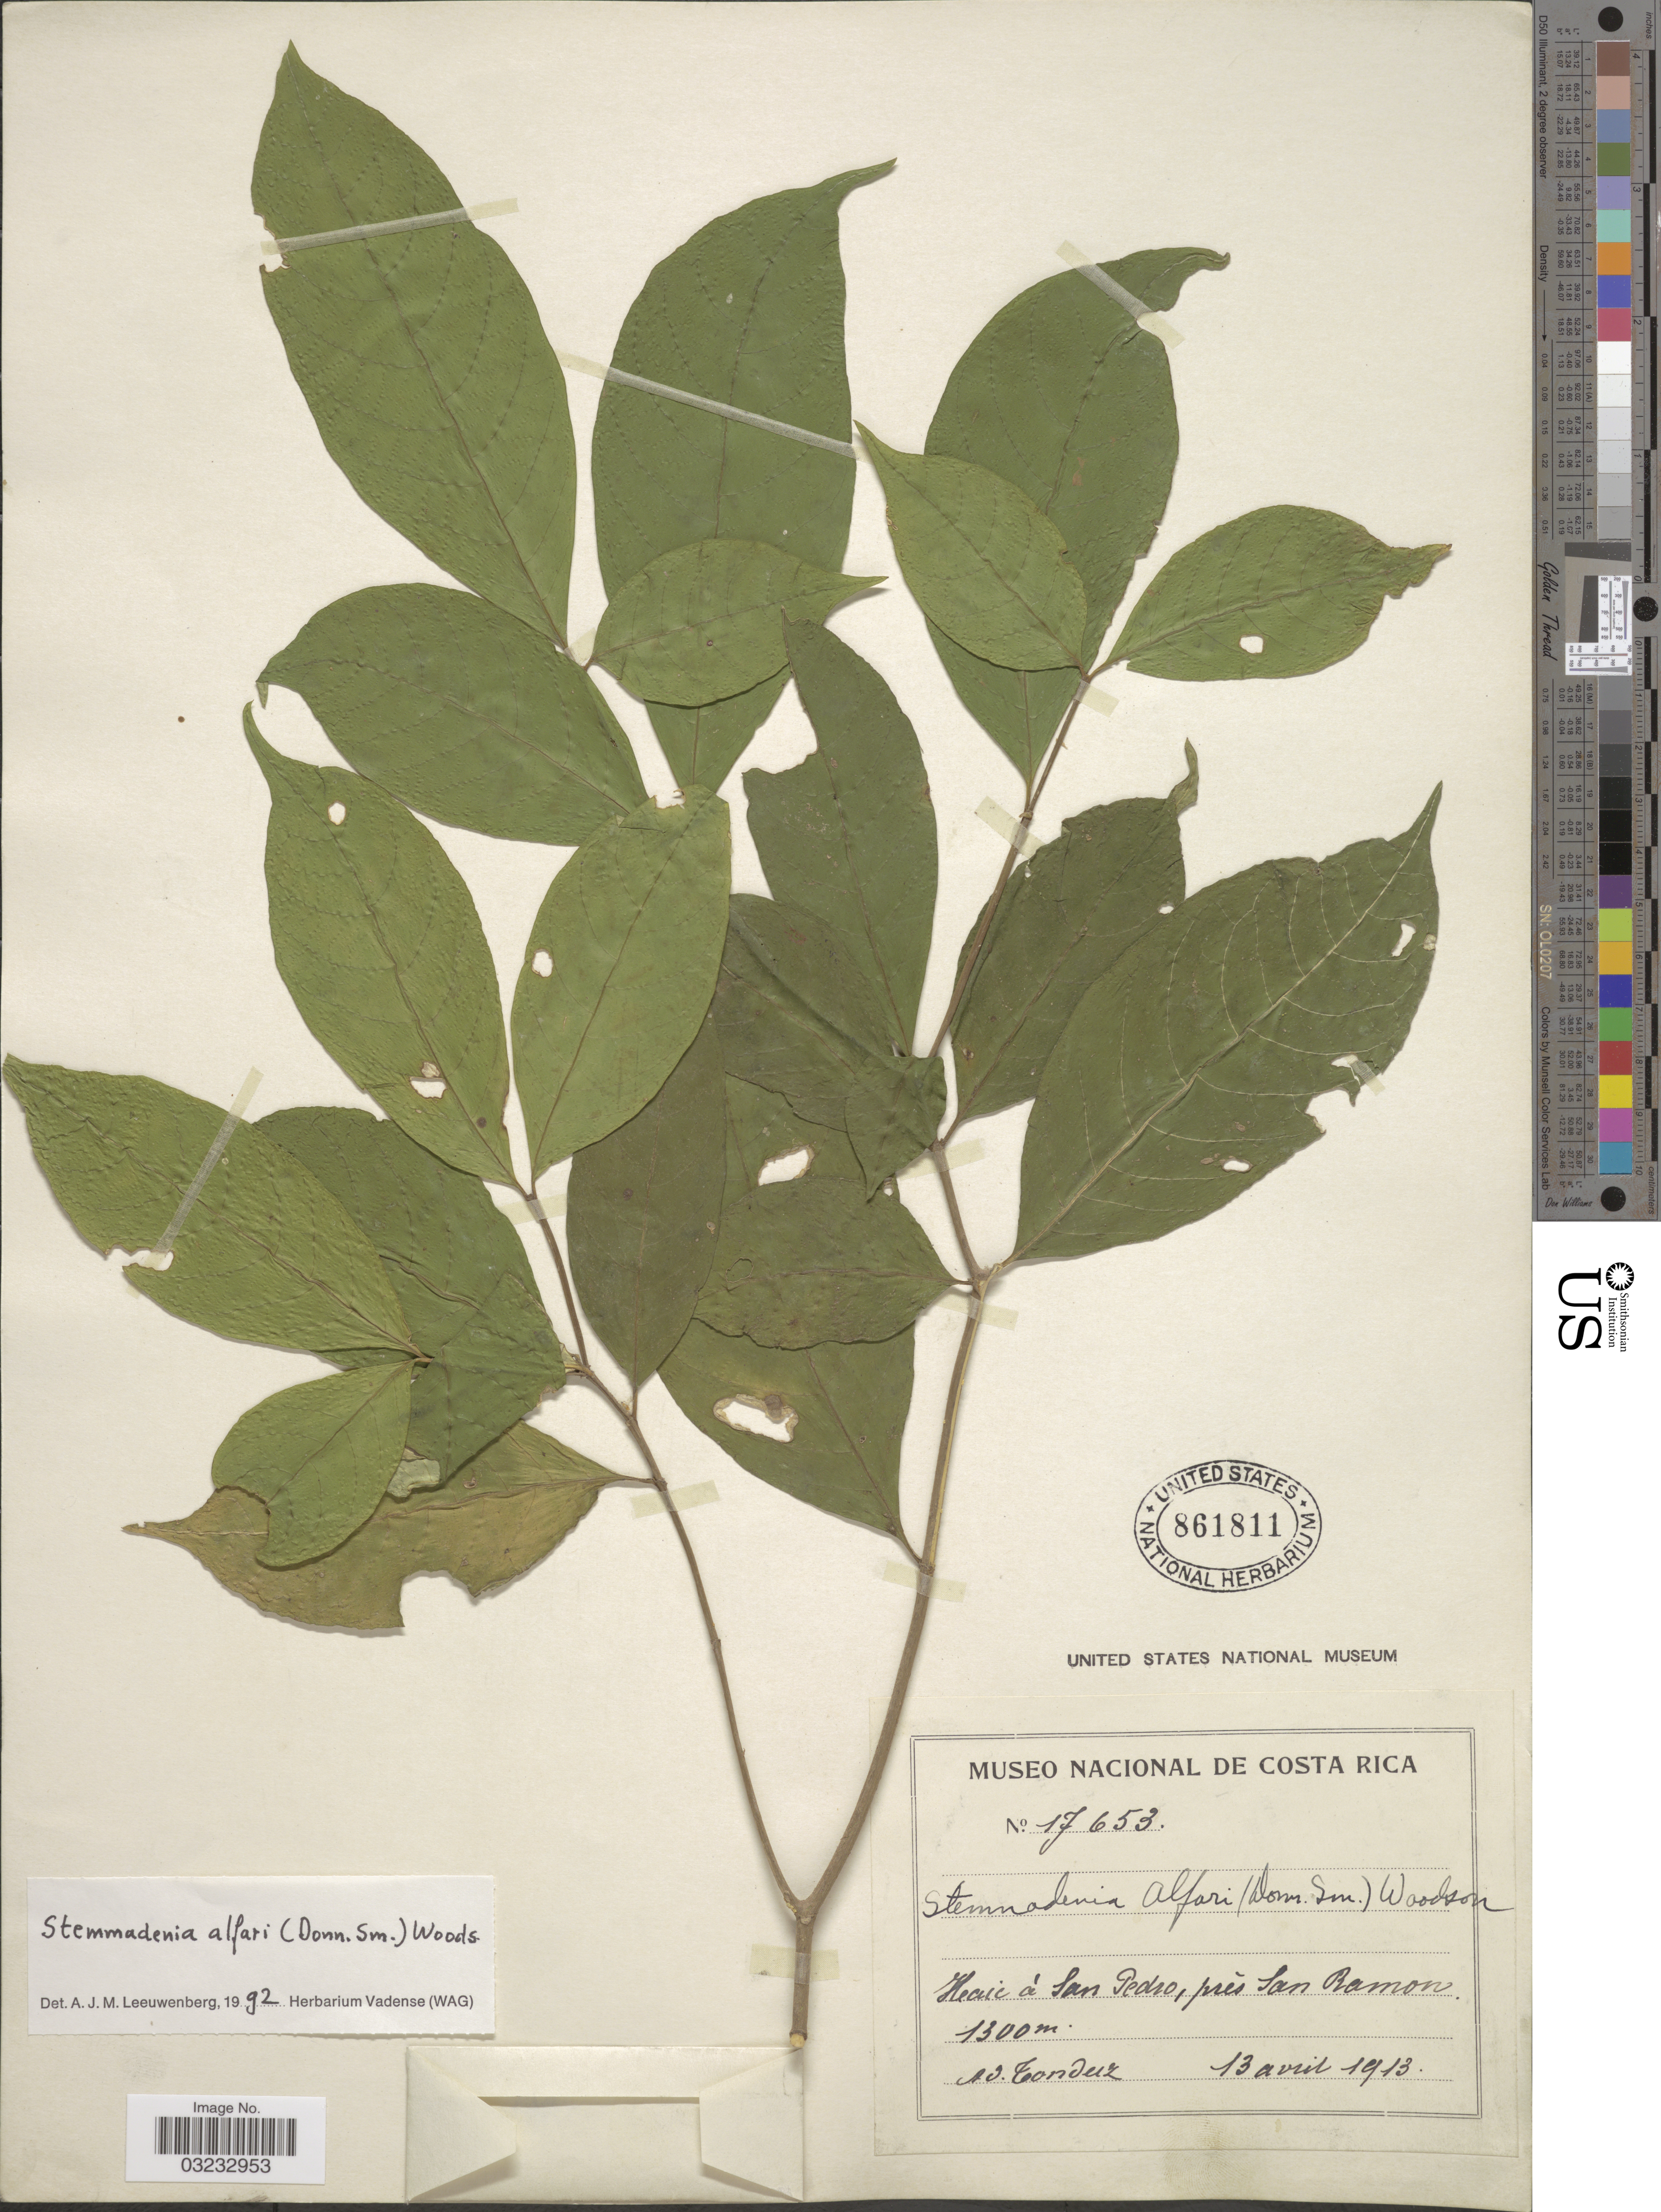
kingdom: Plantae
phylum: Tracheophyta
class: Magnoliopsida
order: Gentianales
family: Apocynaceae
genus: Stemmadenia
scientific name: Stemmadenia alfaroi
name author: (Donn. Sm.) Woodson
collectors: A. Tonduz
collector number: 17653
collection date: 1913-04-13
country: Costa Rica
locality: Haie á San Pedro, prés San Ramon.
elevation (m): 1300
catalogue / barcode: US 861811